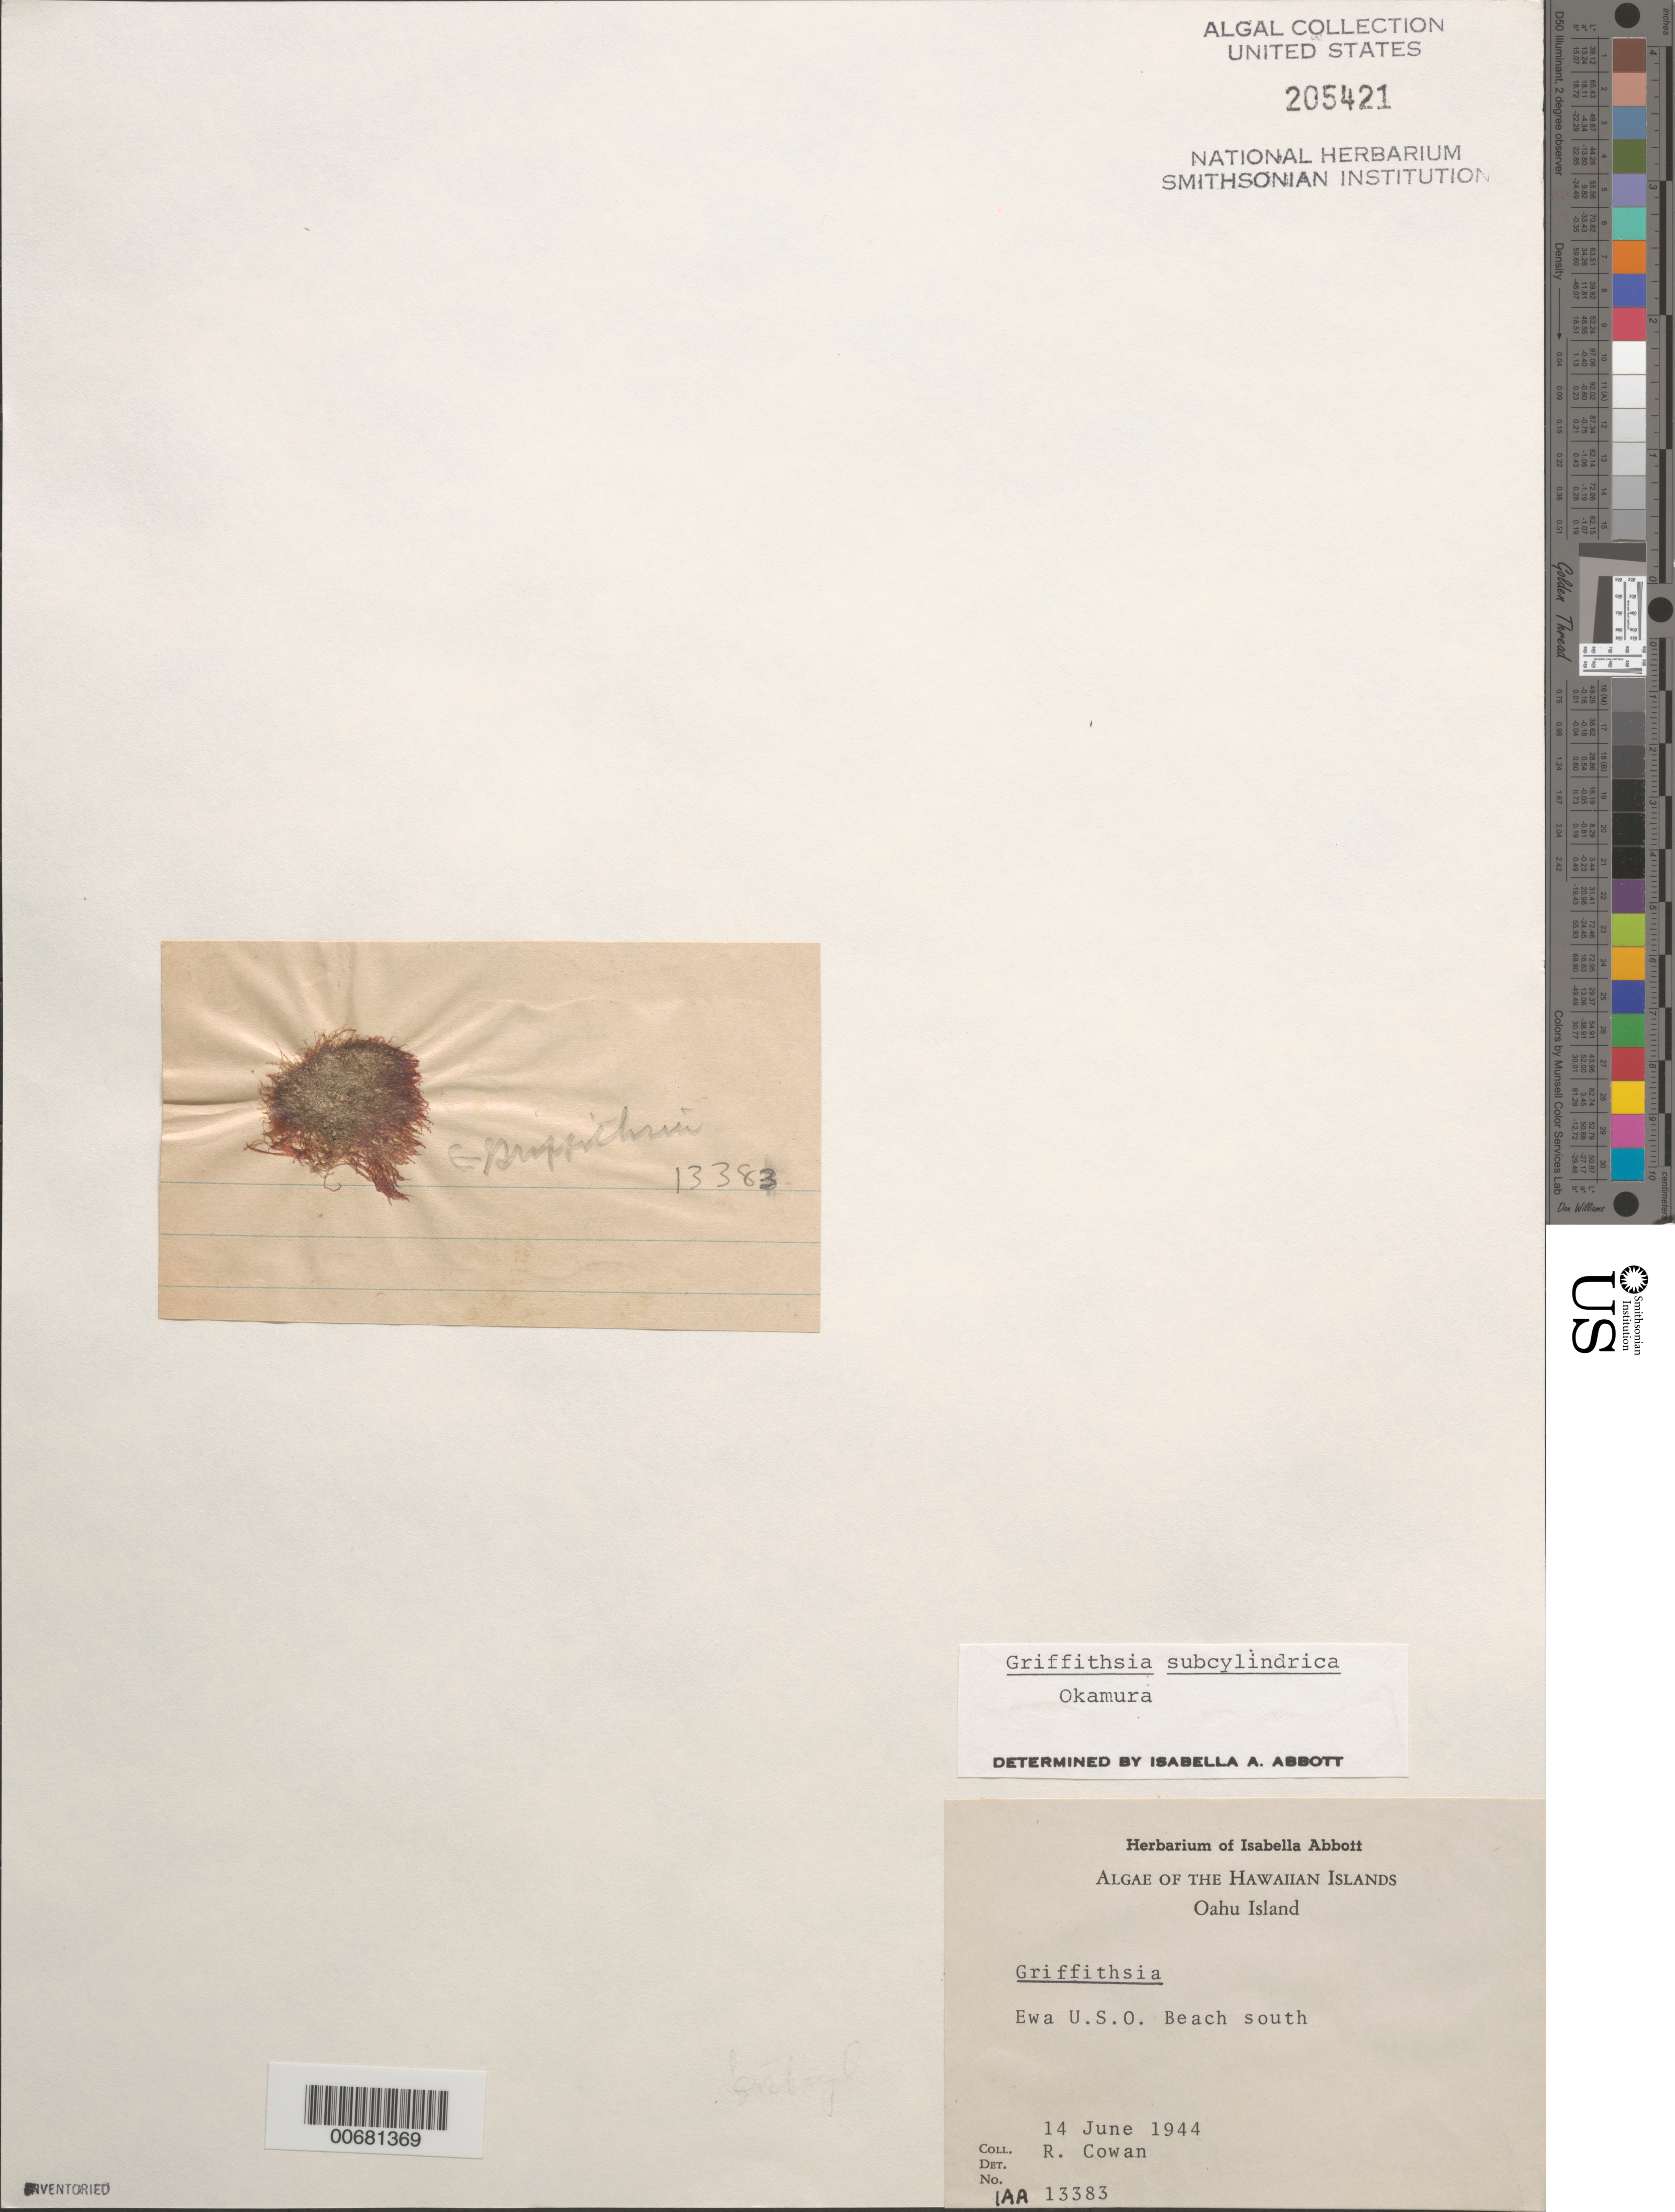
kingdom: Plantae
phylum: Rhodophyta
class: Florideophyceae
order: Ceramiales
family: Wrangeliaceae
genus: Griffithsia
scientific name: Griffithsia subcylindrica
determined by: Abbott, Isabella A.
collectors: R. S. Cowan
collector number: IAA 13383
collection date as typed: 14 Jun 1944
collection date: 1944-06-14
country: United States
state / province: Hawaii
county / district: Honolulu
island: Oahu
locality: Ewa, U.S.O. Beach South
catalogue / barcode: US 205421